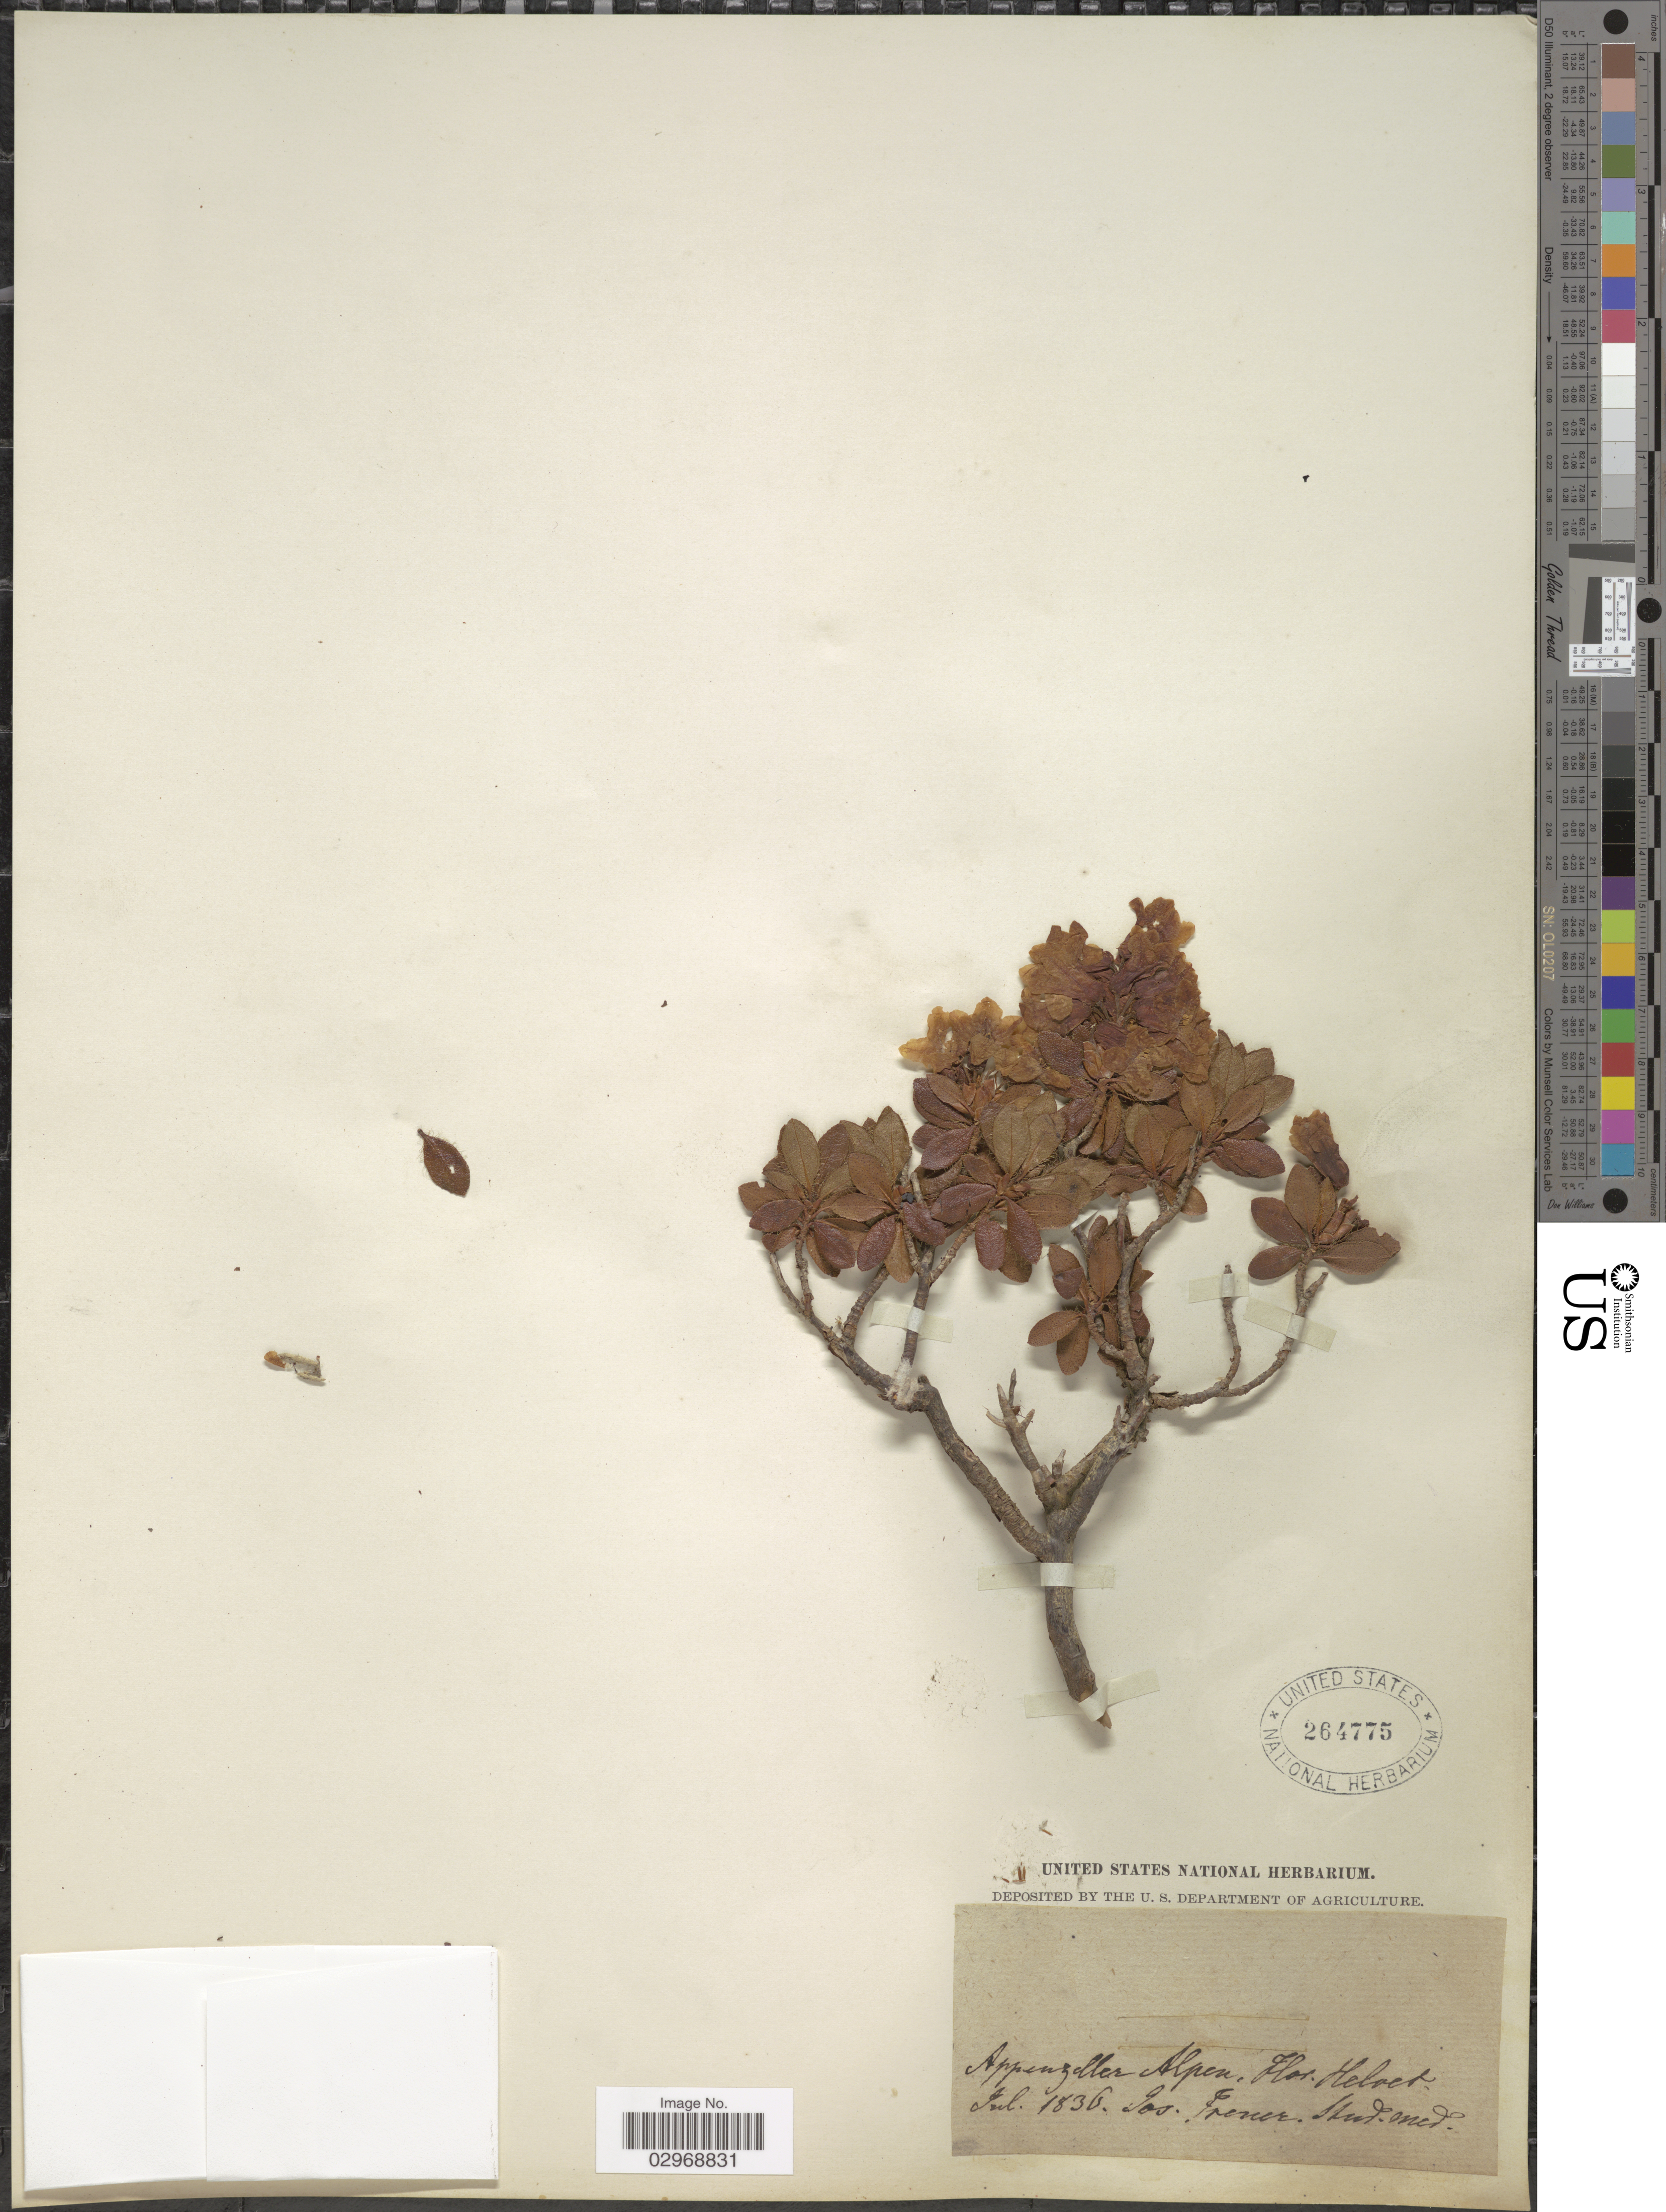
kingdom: Plantae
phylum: Tracheophyta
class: Magnoliopsida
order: Ericales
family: Ericaceae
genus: Rhododendron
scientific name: Rhododendron sp.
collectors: ex herb. United States National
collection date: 1836-07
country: Switzerland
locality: Appenzeller Alpen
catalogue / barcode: US 264775